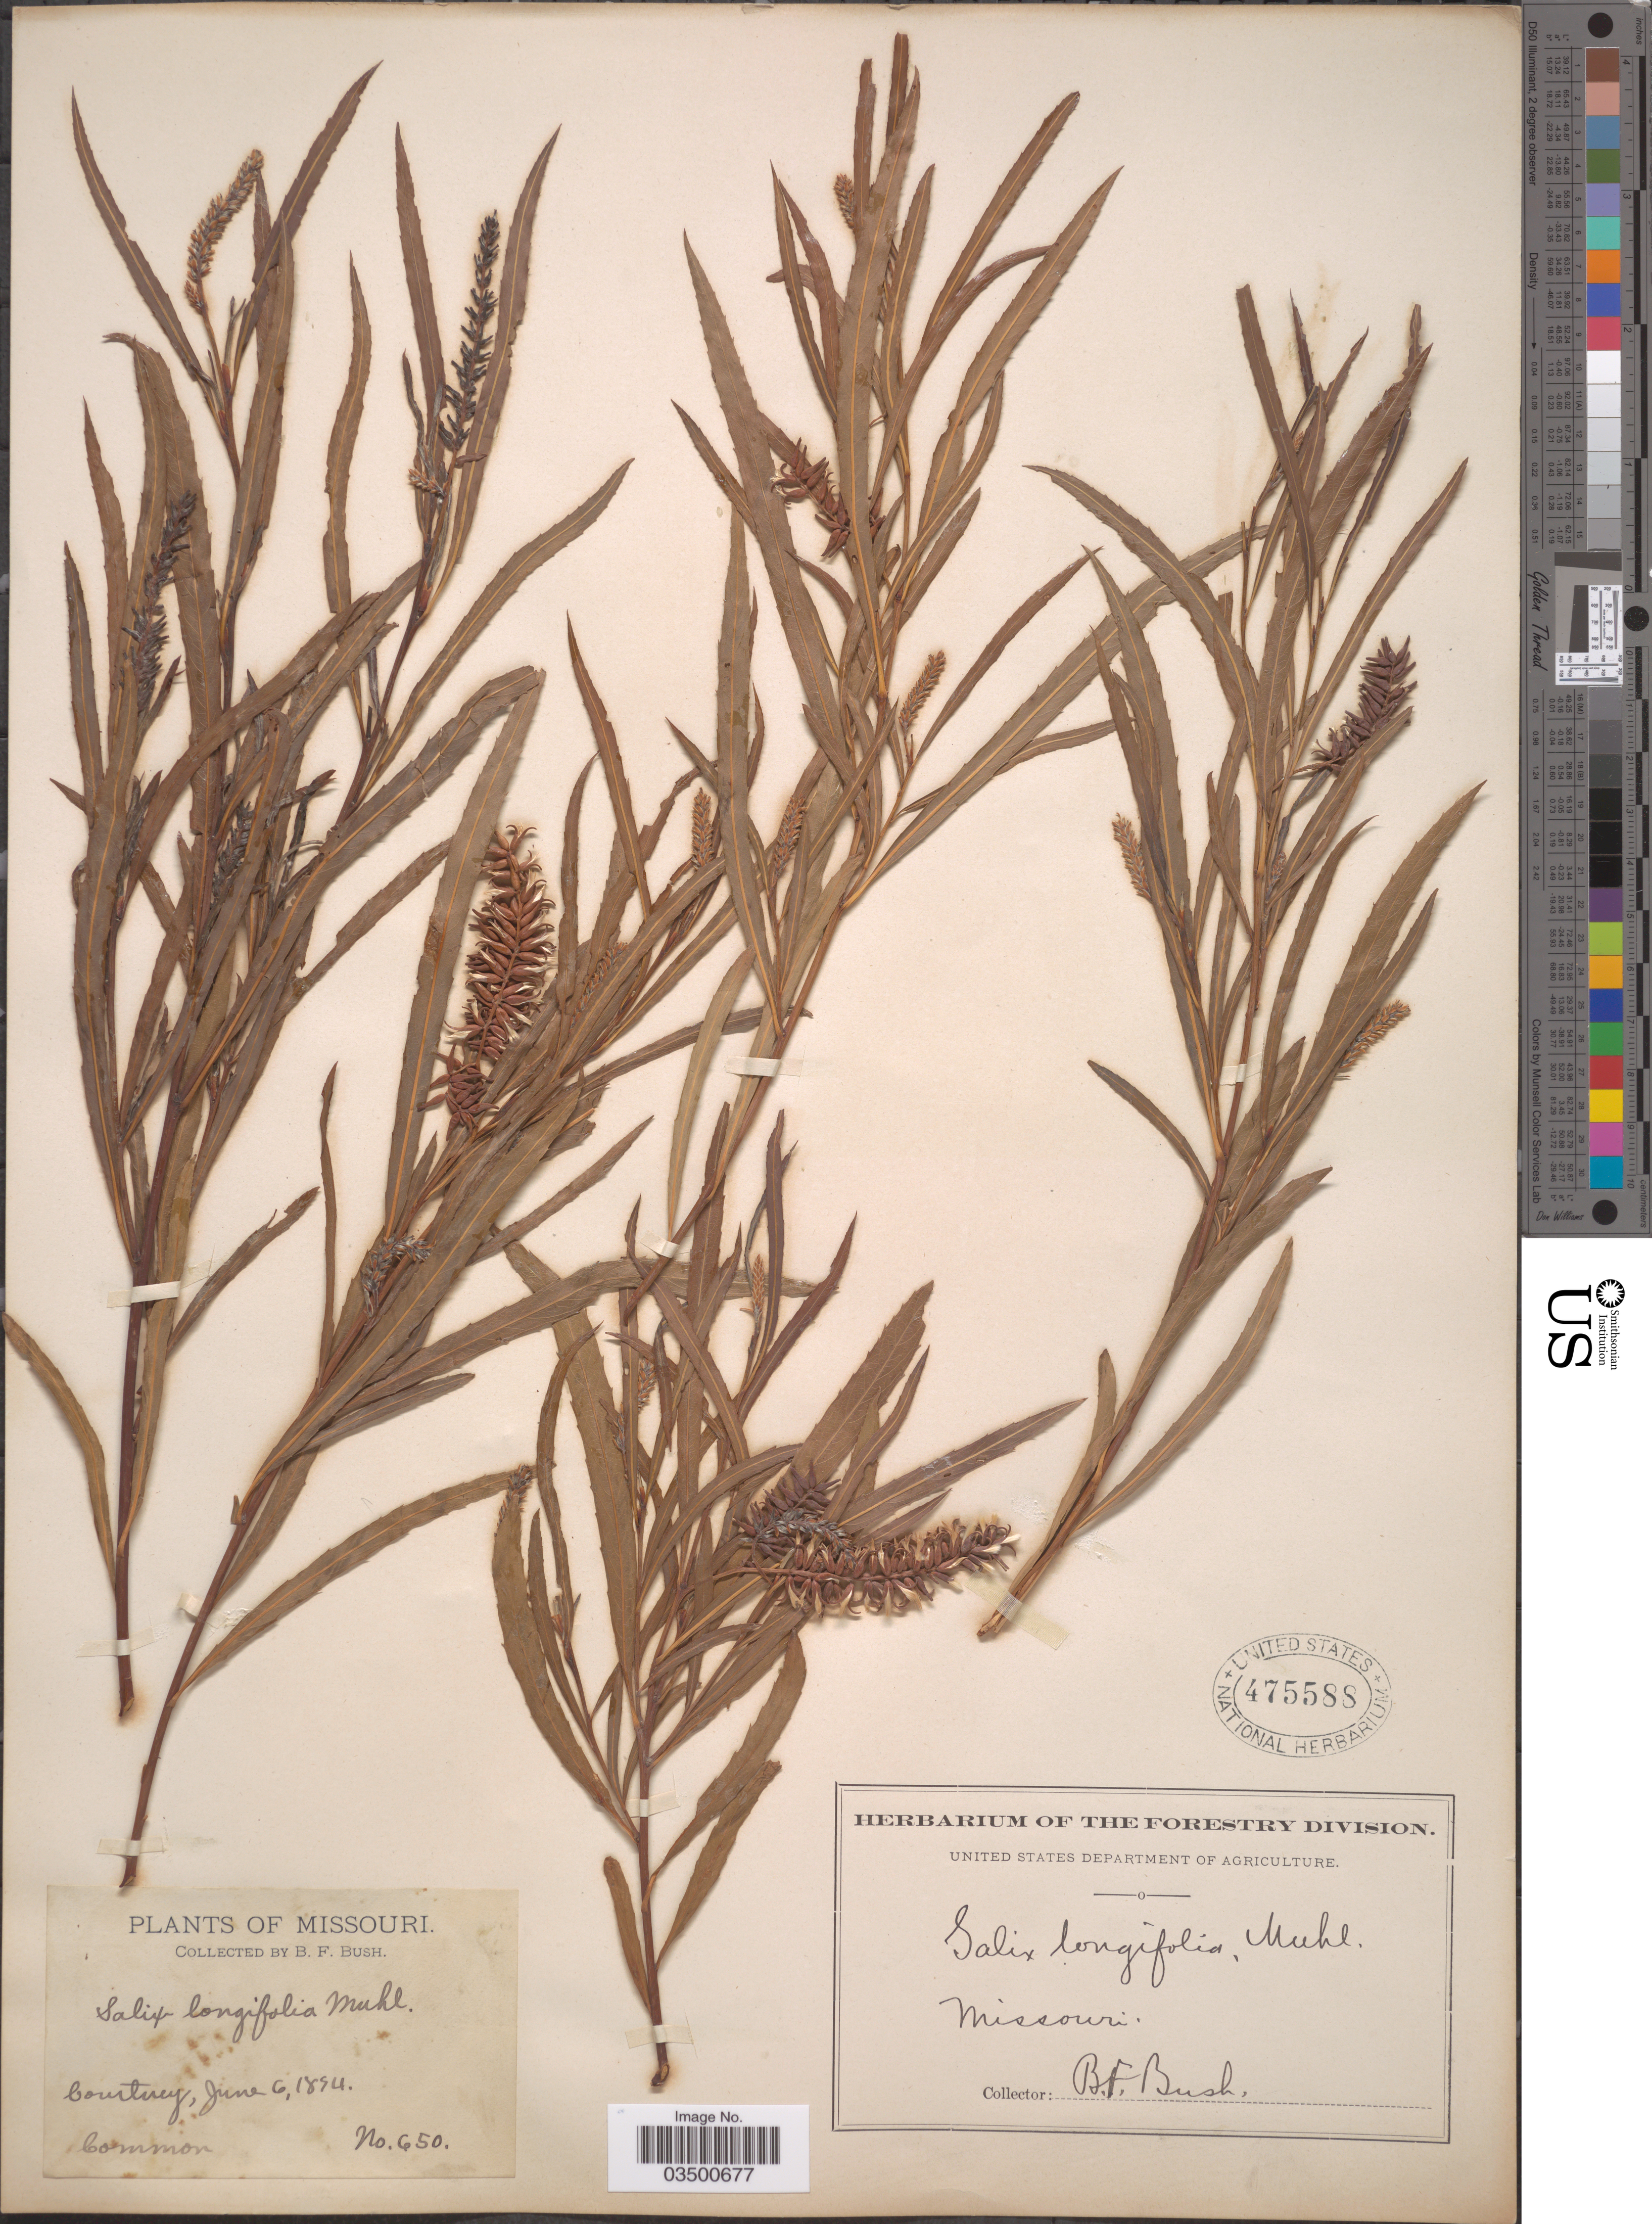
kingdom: Plantae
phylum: Tracheophyta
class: Magnoliopsida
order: Malpighiales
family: Salicaceae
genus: Salix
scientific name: Salix interior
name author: Rowlee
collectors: B. F. Bush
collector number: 650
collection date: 1894-06-06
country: United States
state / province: Missouri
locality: Courtney.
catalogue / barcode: US 475588